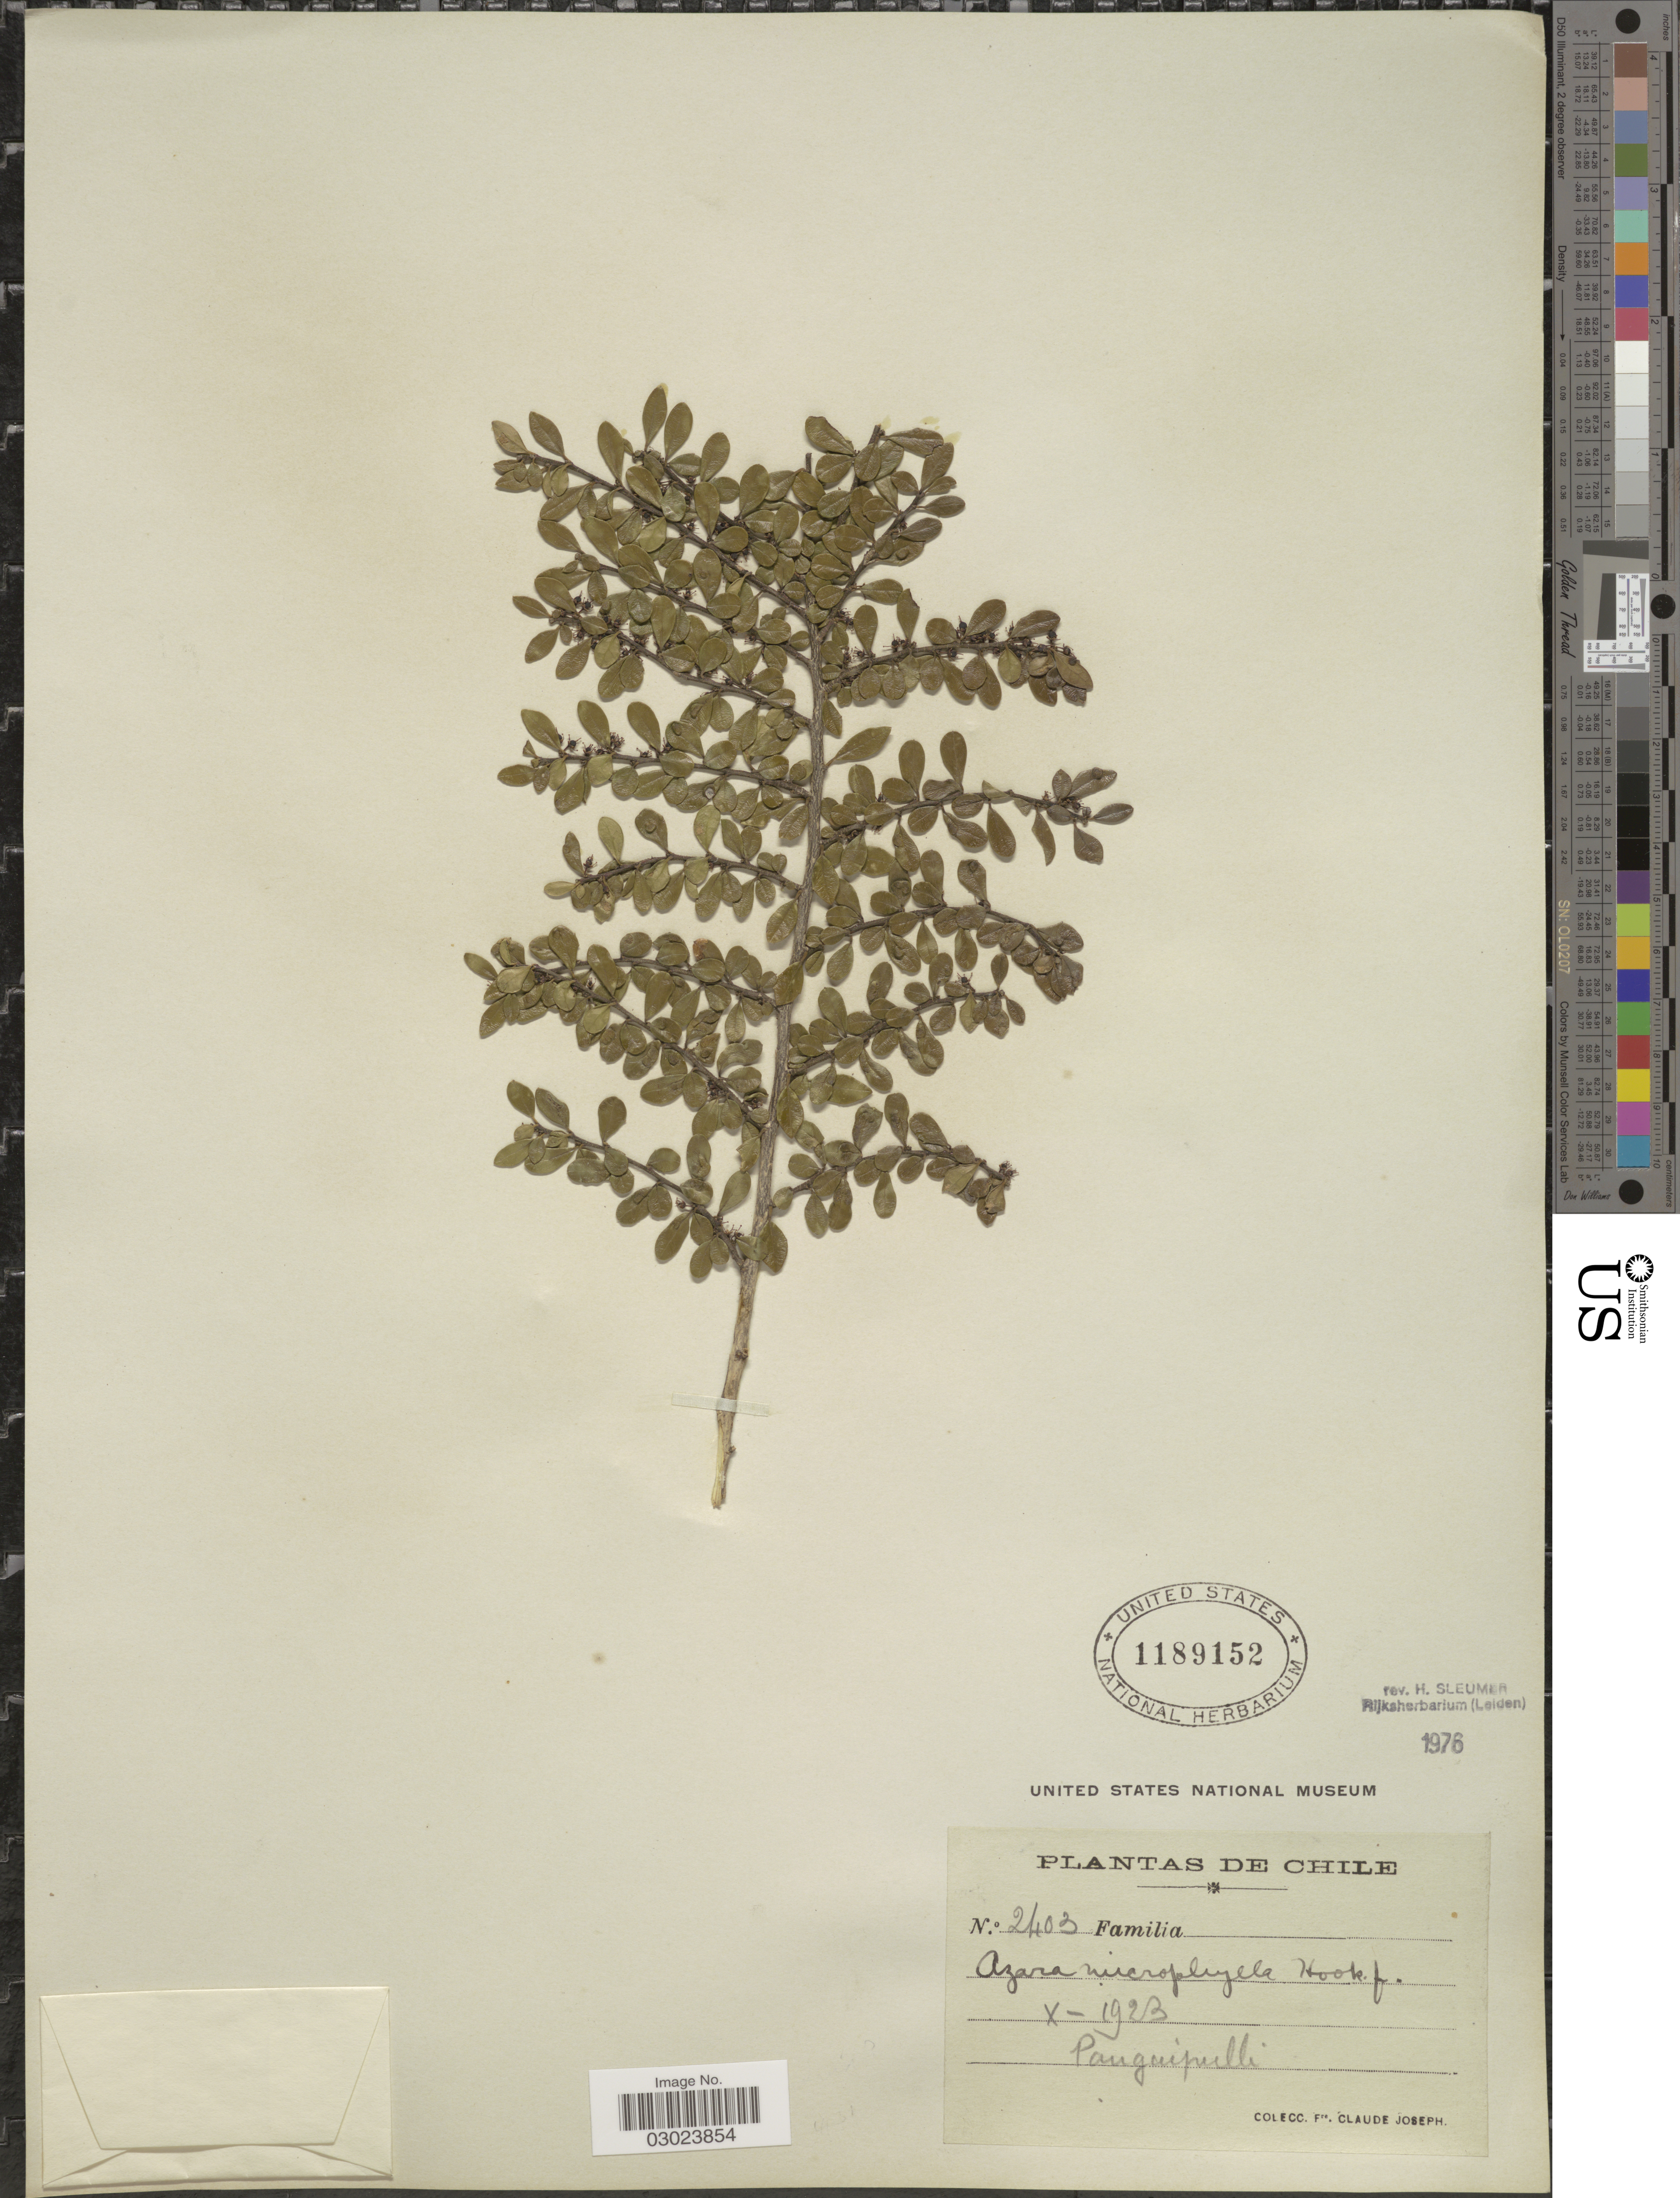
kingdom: Plantae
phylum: Tracheophyta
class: Magnoliopsida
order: Malpighiales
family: Salicaceae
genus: Azara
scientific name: Azara microphylla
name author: Hook. f.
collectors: Bro. Claude-Joseph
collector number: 2403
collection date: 1923-10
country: Chile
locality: Panguipulli.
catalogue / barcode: US 1189152